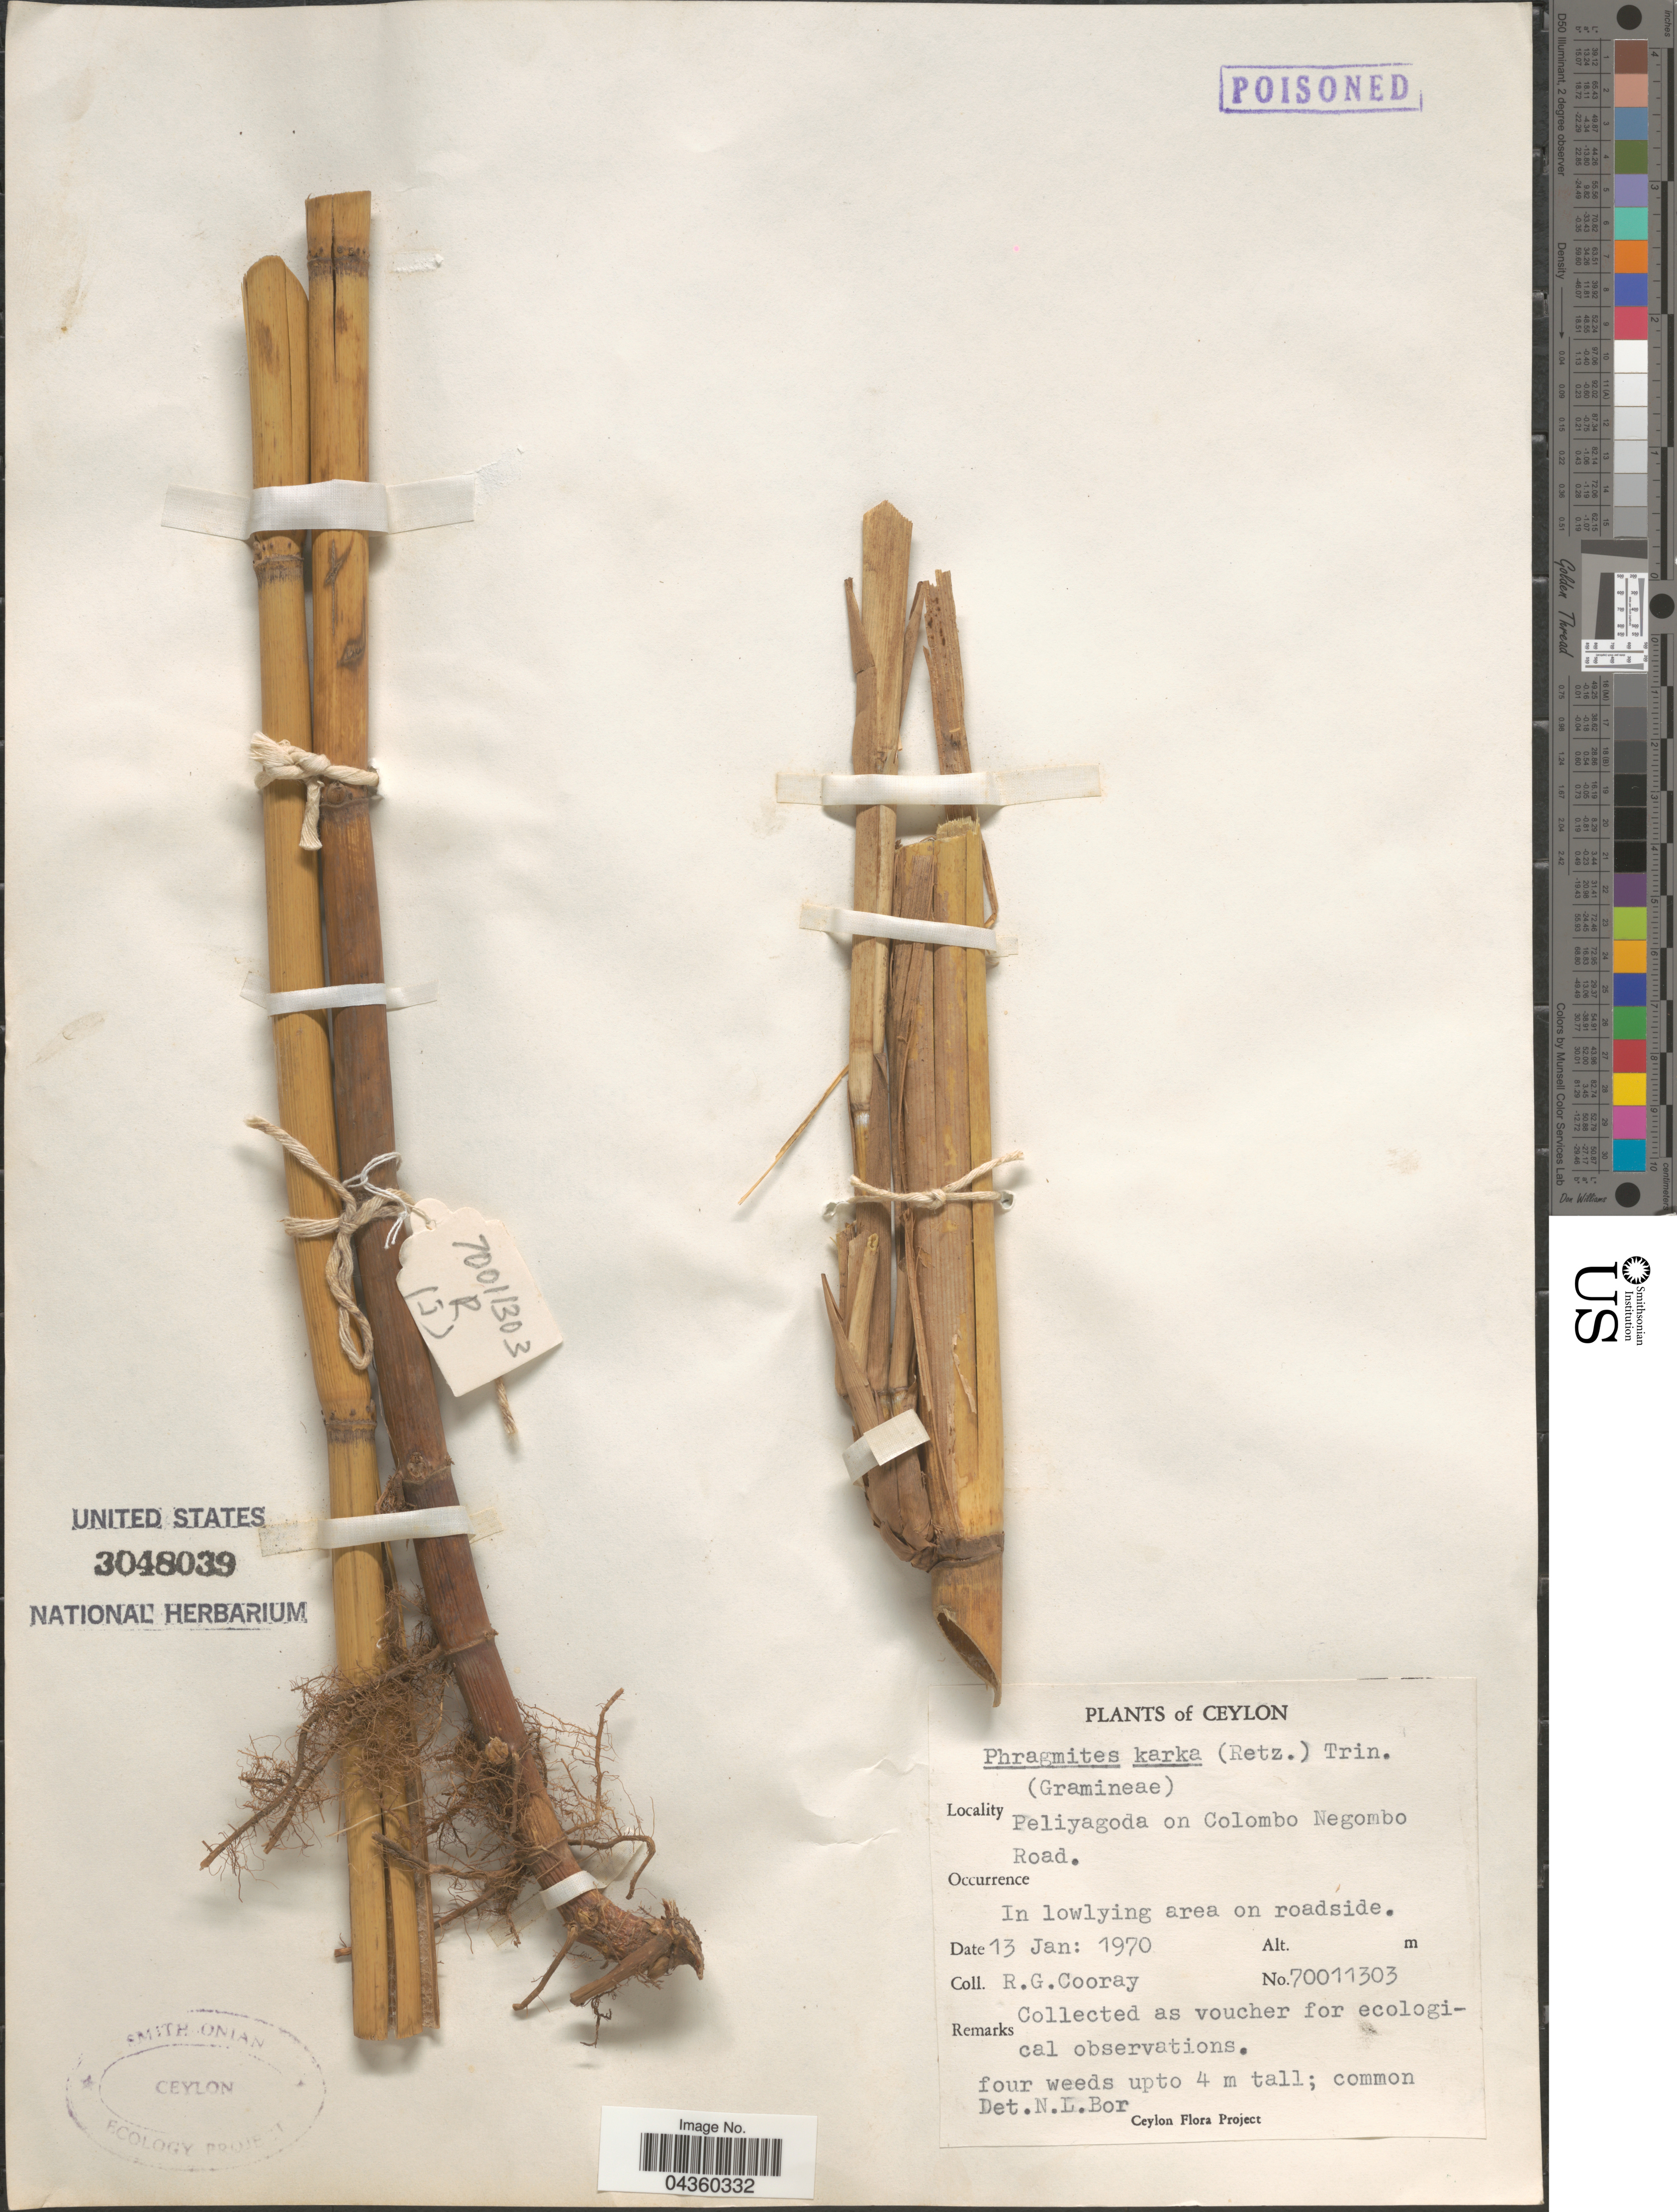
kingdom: Plantae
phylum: Tracheophyta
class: Liliopsida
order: Poales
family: Poaceae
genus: Phragmites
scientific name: Phragmites karka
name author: (Retz.) Trin. ex Steud.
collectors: R. Cooray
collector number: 70011303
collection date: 1970-01-13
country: Sri Lanka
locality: Ceylon. Peliyagoda on Colombo Negombo Road.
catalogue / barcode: US 3048039